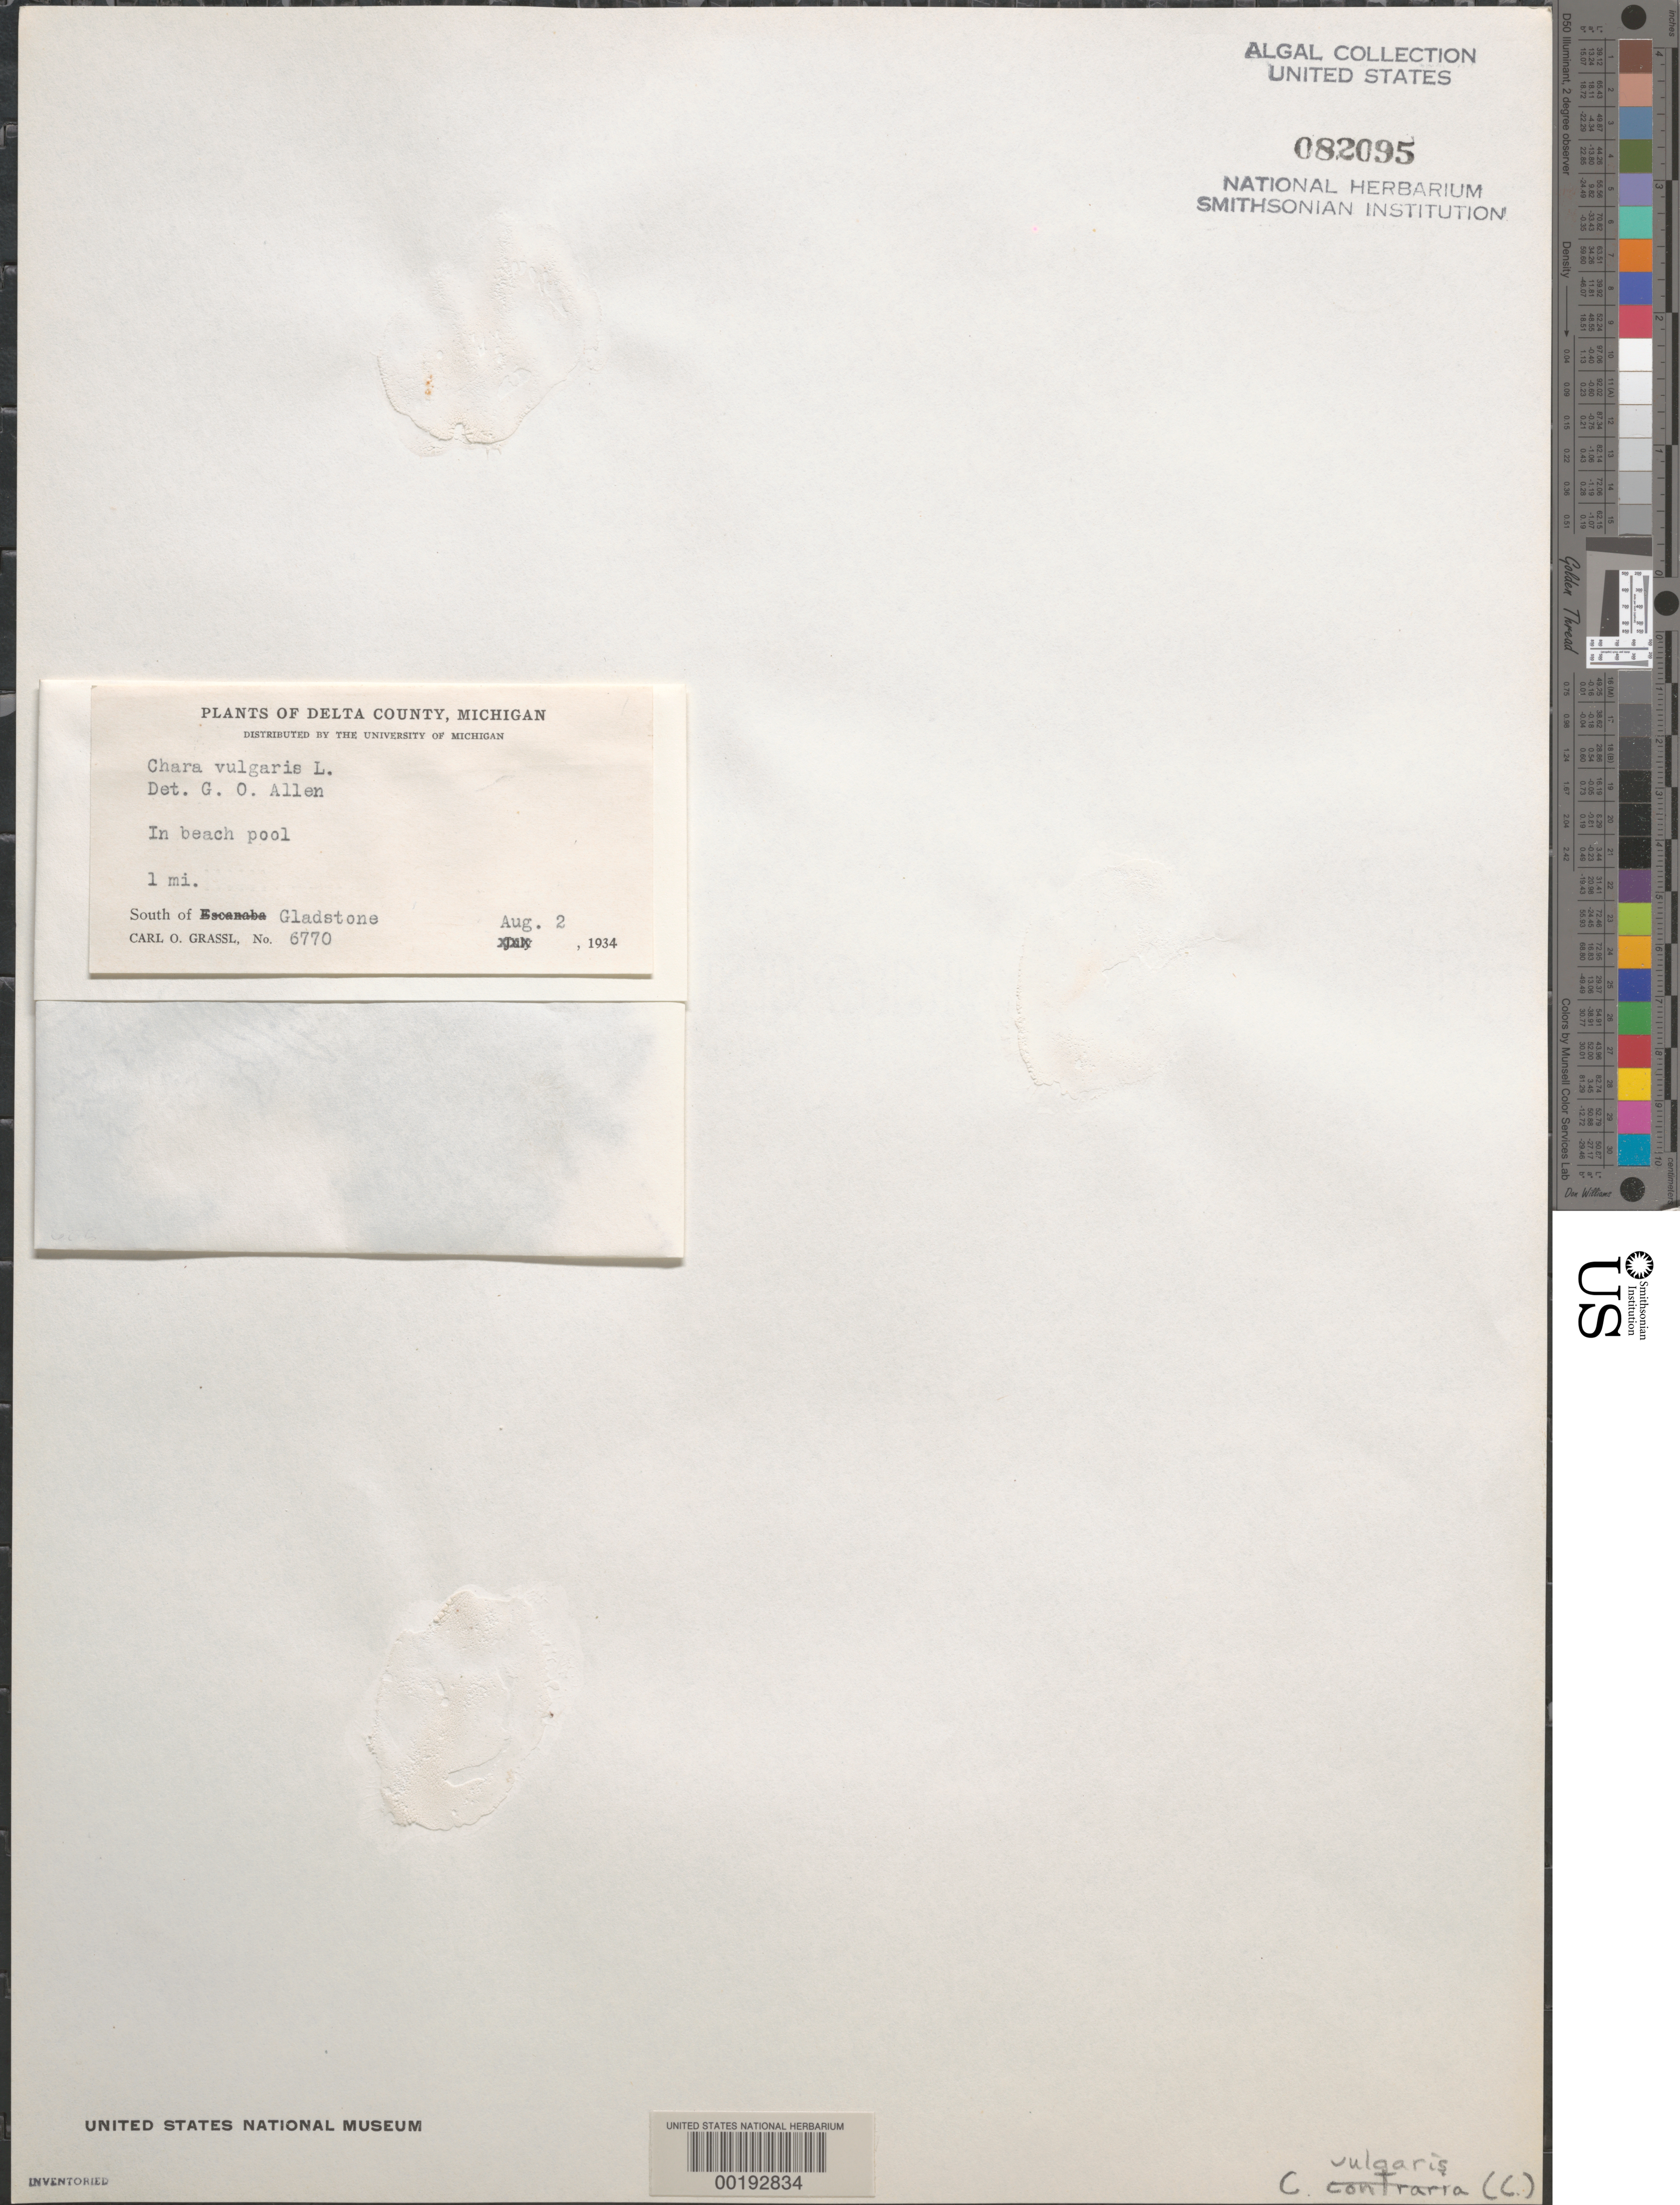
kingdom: Plantae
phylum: Charophyta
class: Charophyceae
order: Charales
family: Characeae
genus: Chara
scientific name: Chara vulgaris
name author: L.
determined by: Allen, G. O.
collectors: C. Grassl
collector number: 6770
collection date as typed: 02 Aug 1934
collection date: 1934-08-02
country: United States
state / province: Michigan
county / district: Delta County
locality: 1 mile south of Gladstone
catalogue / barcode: US 82095